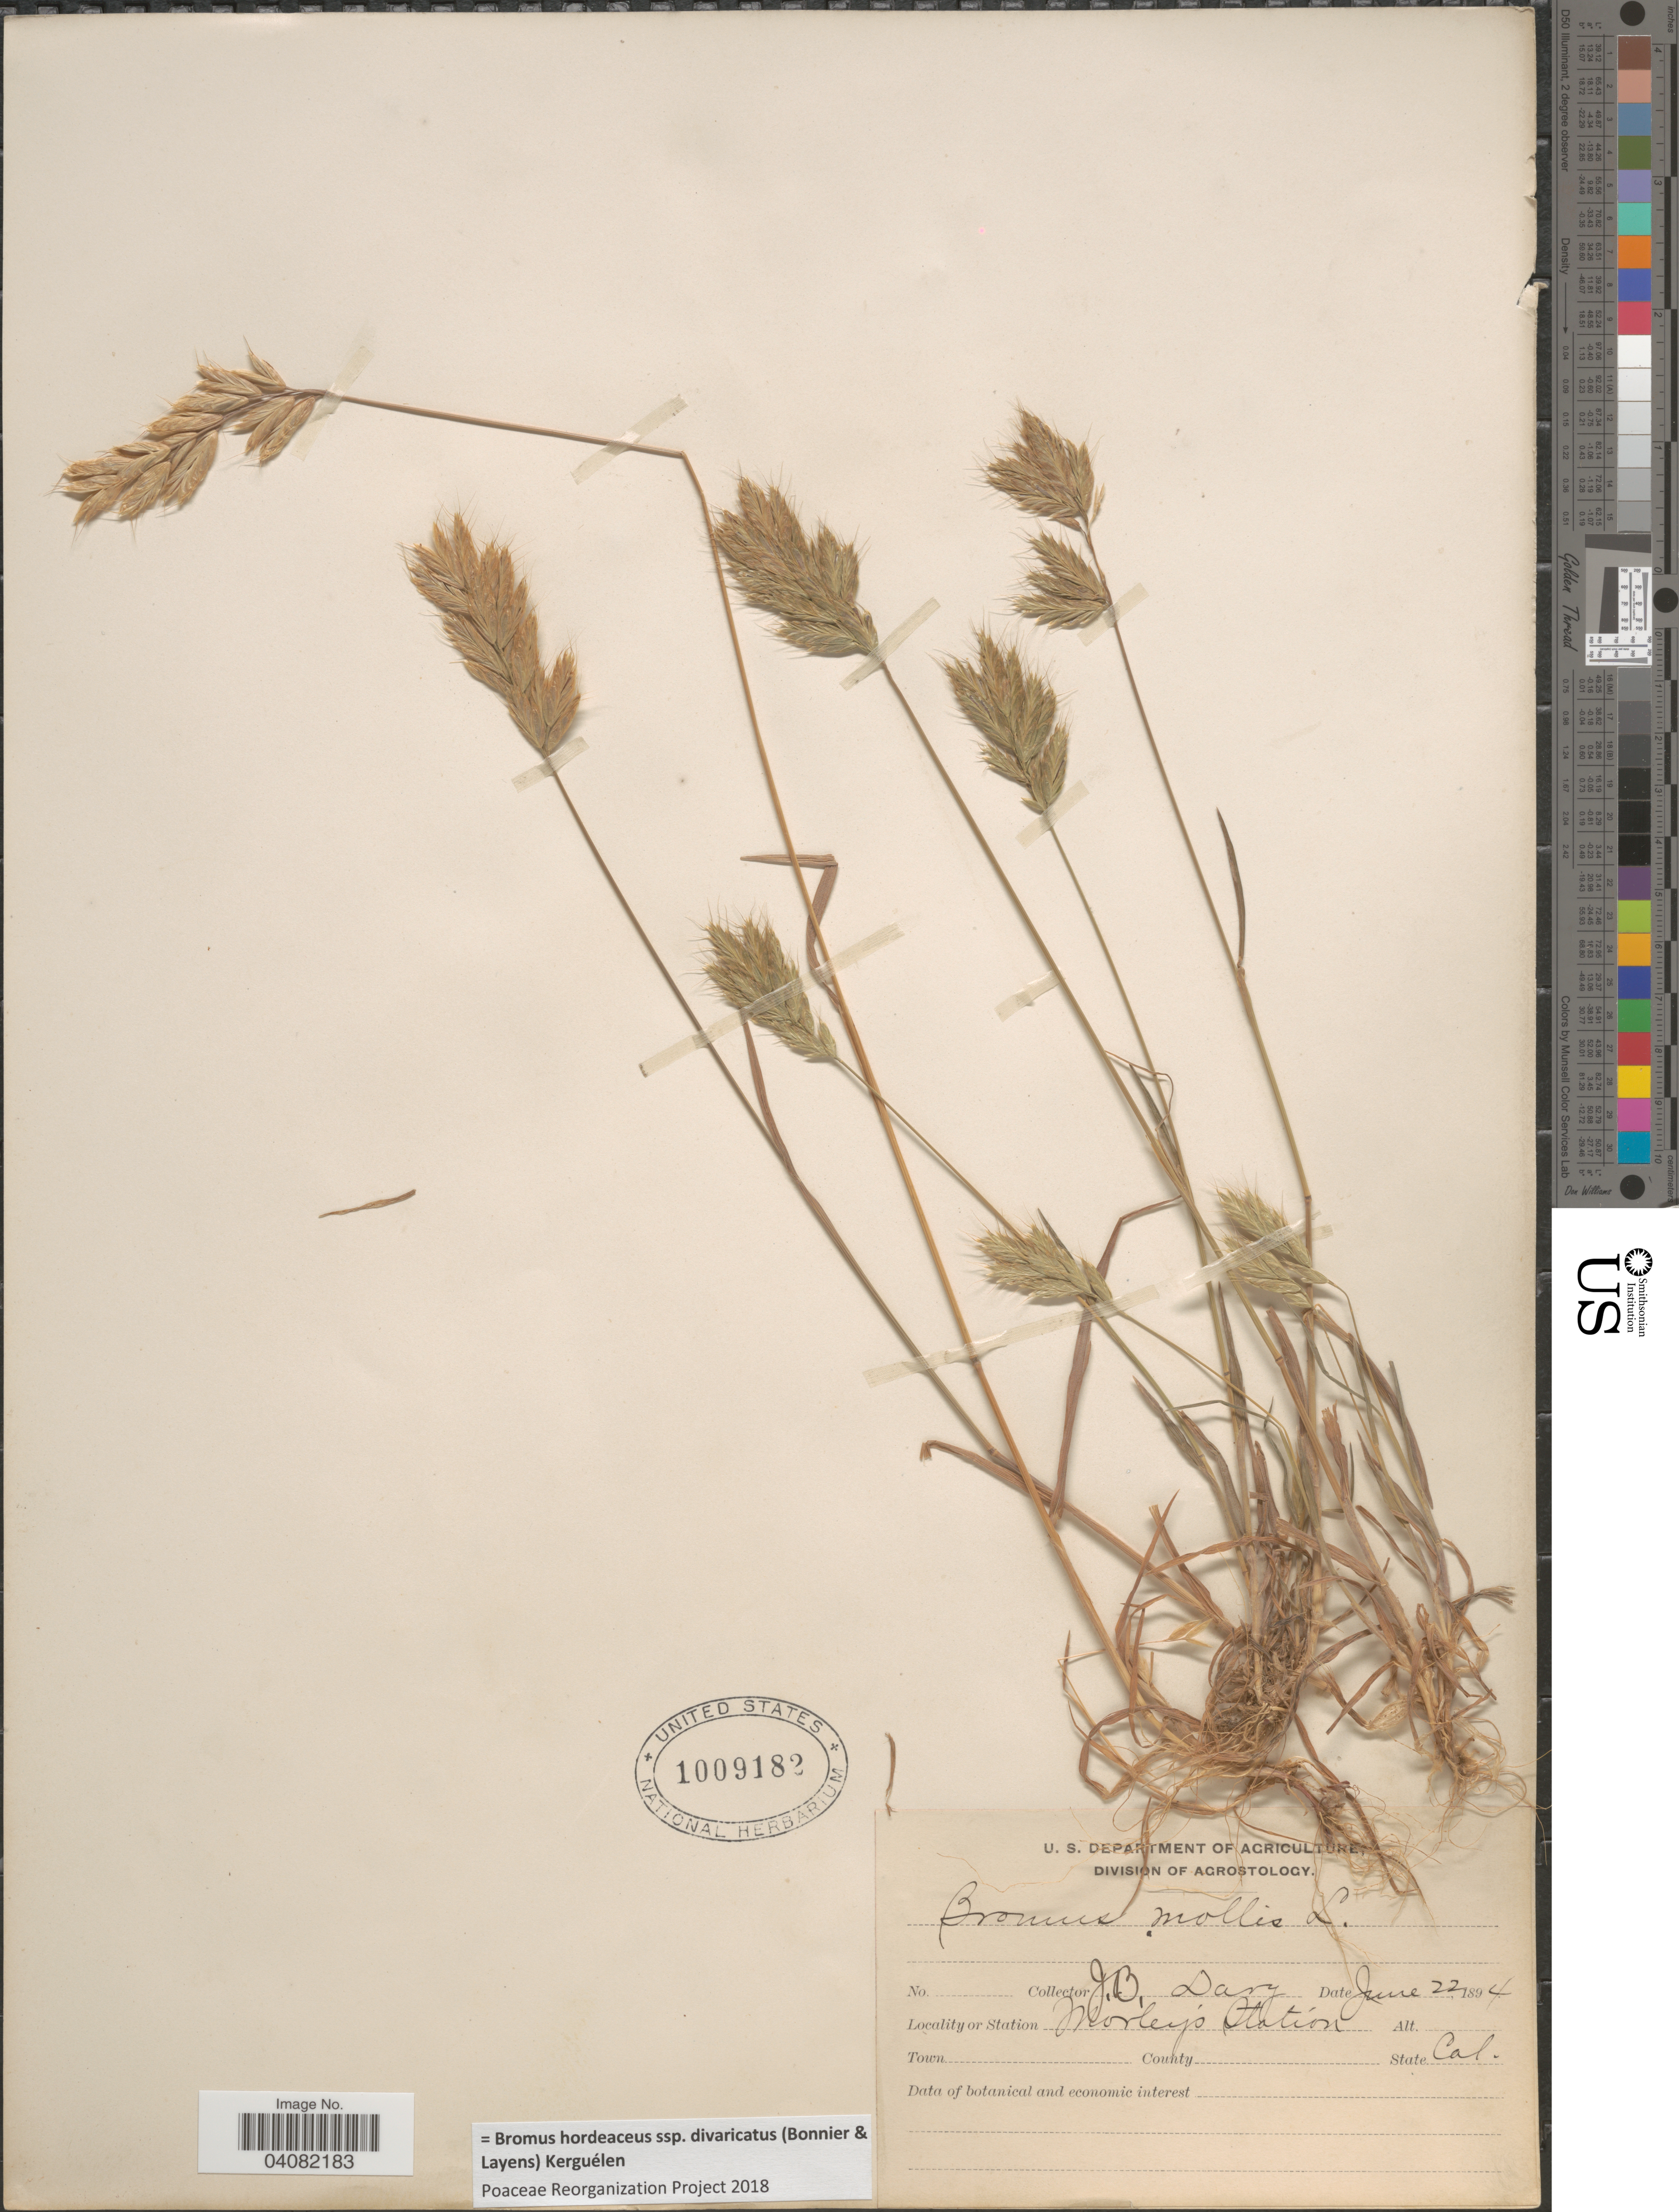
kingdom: Plantae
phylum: Tracheophyta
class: Liliopsida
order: Poales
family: Poaceae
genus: Bromus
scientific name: Bromus hordeaceus subsp. divaricatus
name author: (Bonnier & Layens) Kerguélen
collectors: J. Burtt Davy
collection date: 1894-06-22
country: United States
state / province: California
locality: Morley's Station.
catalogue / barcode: US 1009182